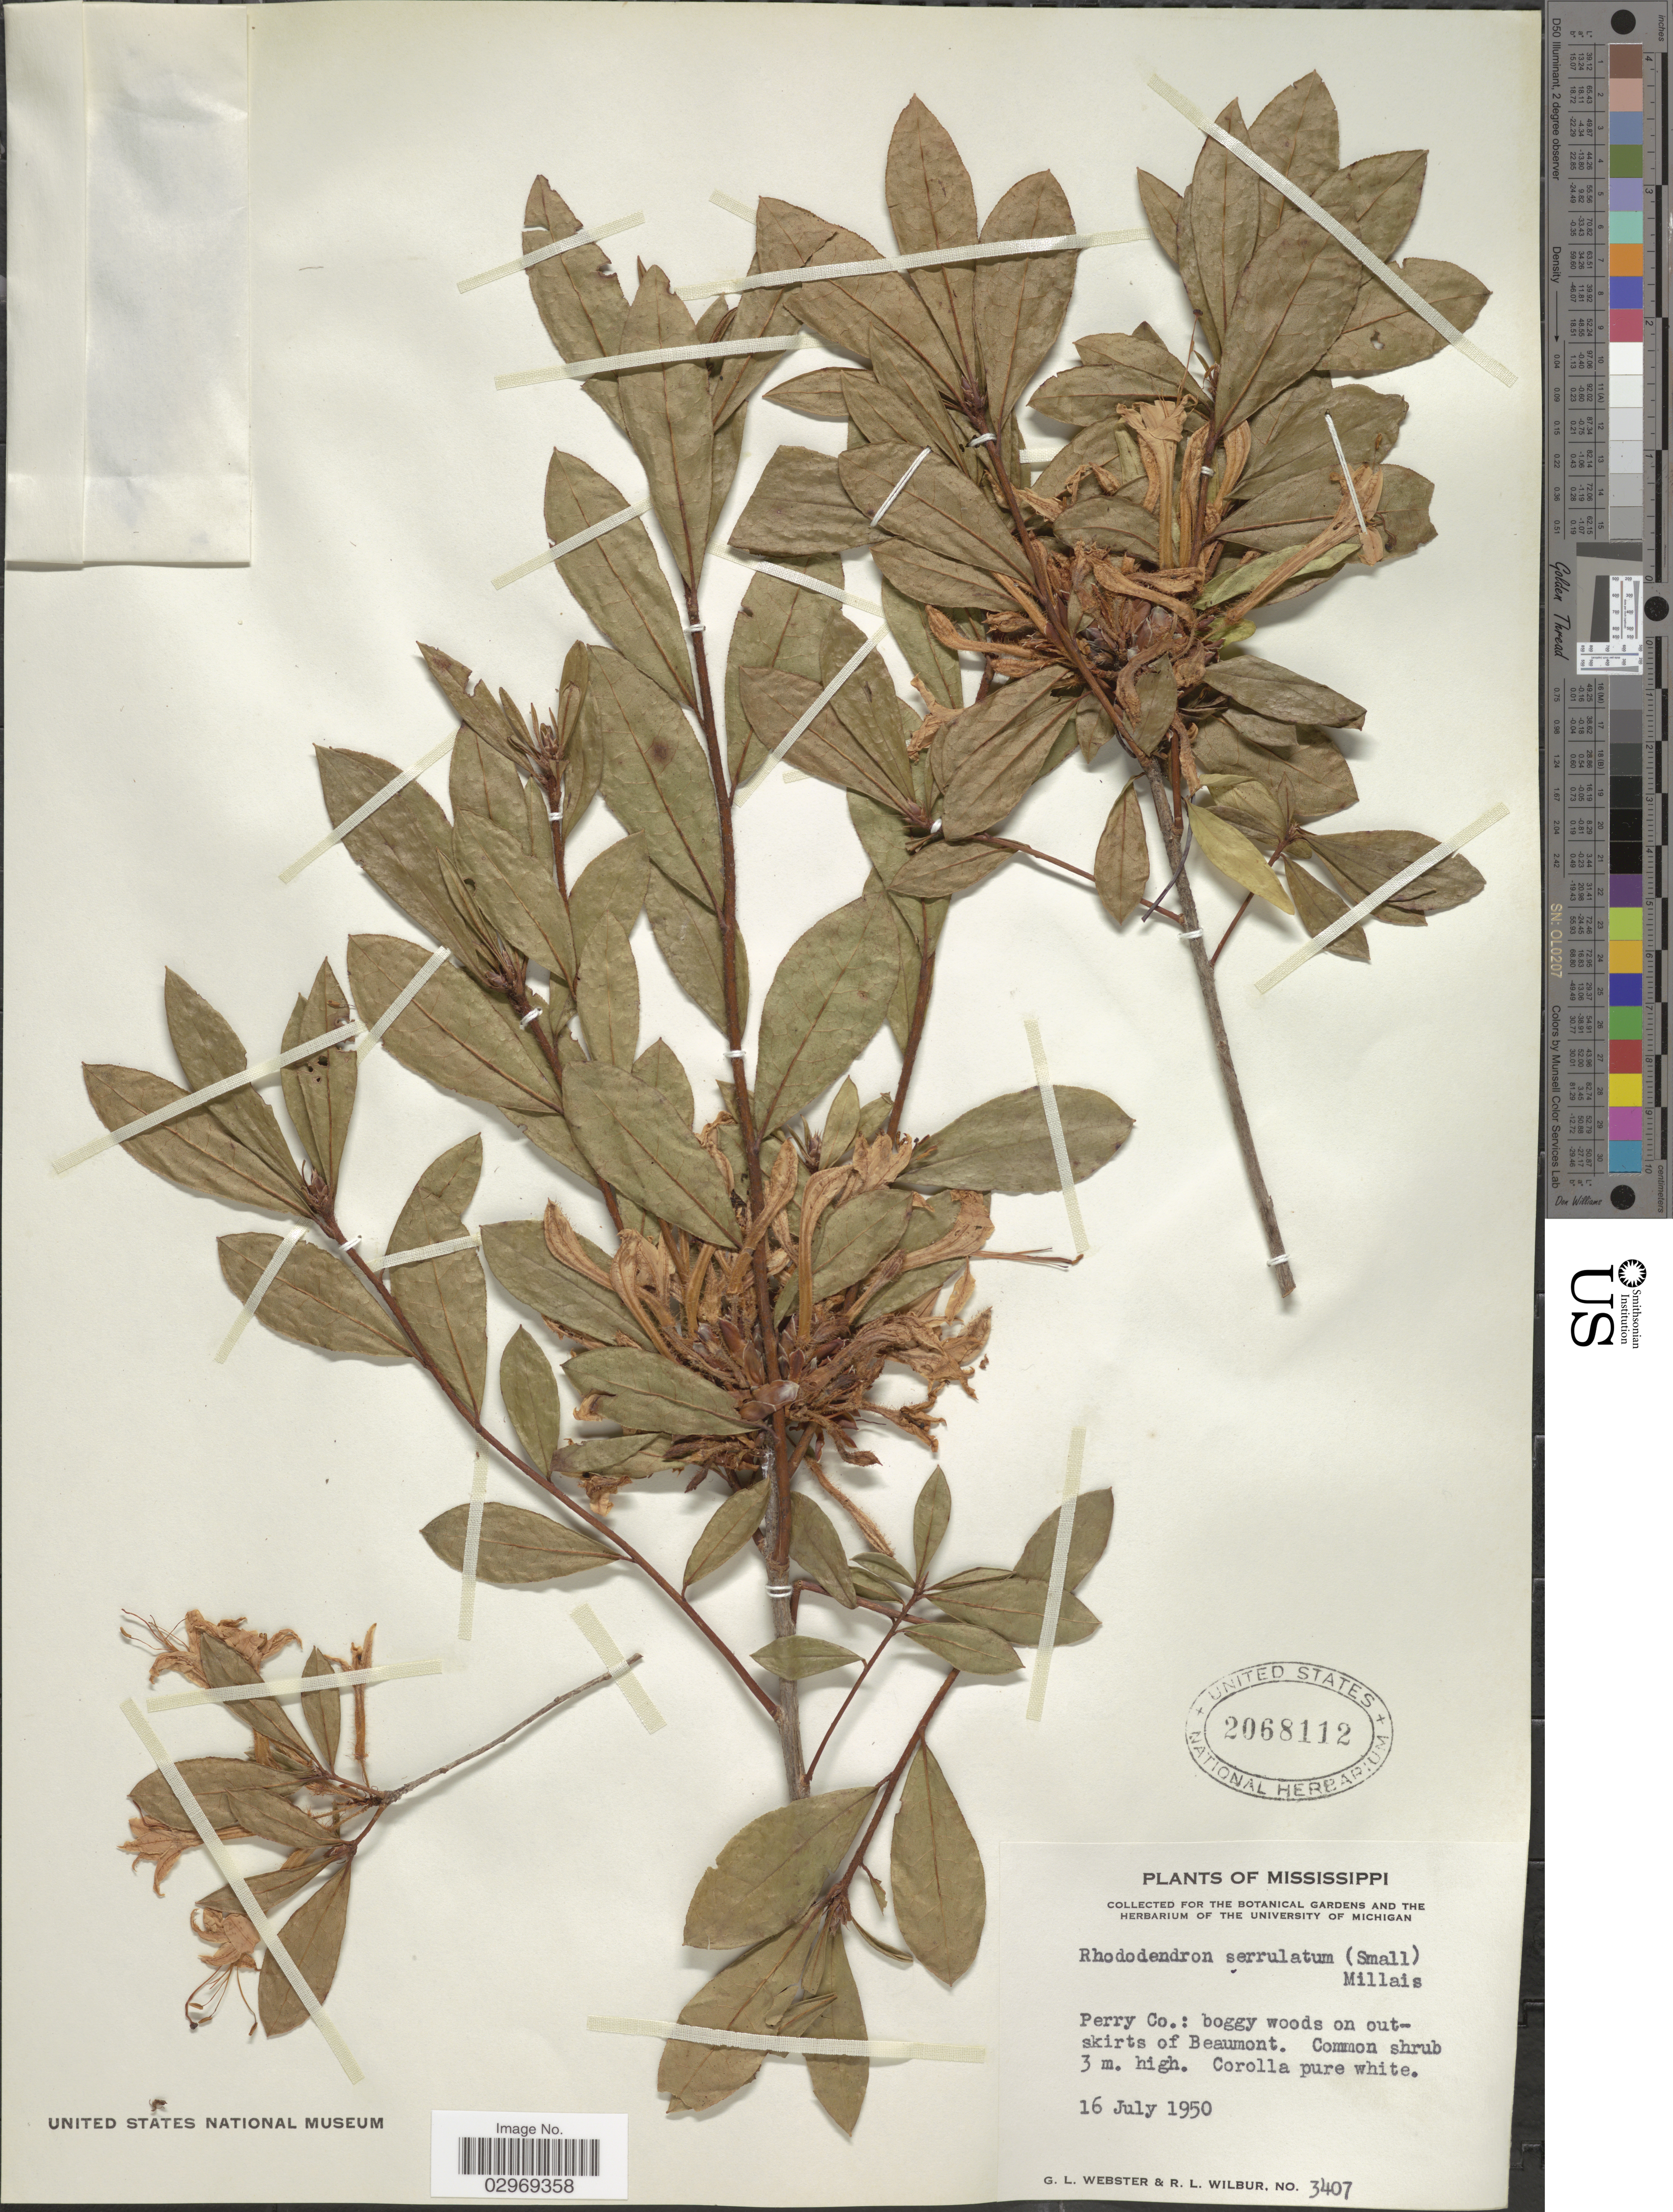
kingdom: Plantae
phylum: Tracheophyta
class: Magnoliopsida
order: Ericales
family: Ericaceae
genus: Rhododendron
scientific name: Rhododendron serrulatum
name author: (Small) Millais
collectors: G. L. Webster & R. L. Wilbur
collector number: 3407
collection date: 1950-07-16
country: United States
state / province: Mississippi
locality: Perry Co.: boggy woods on outskirts of Beaumont.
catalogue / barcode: US 2068112